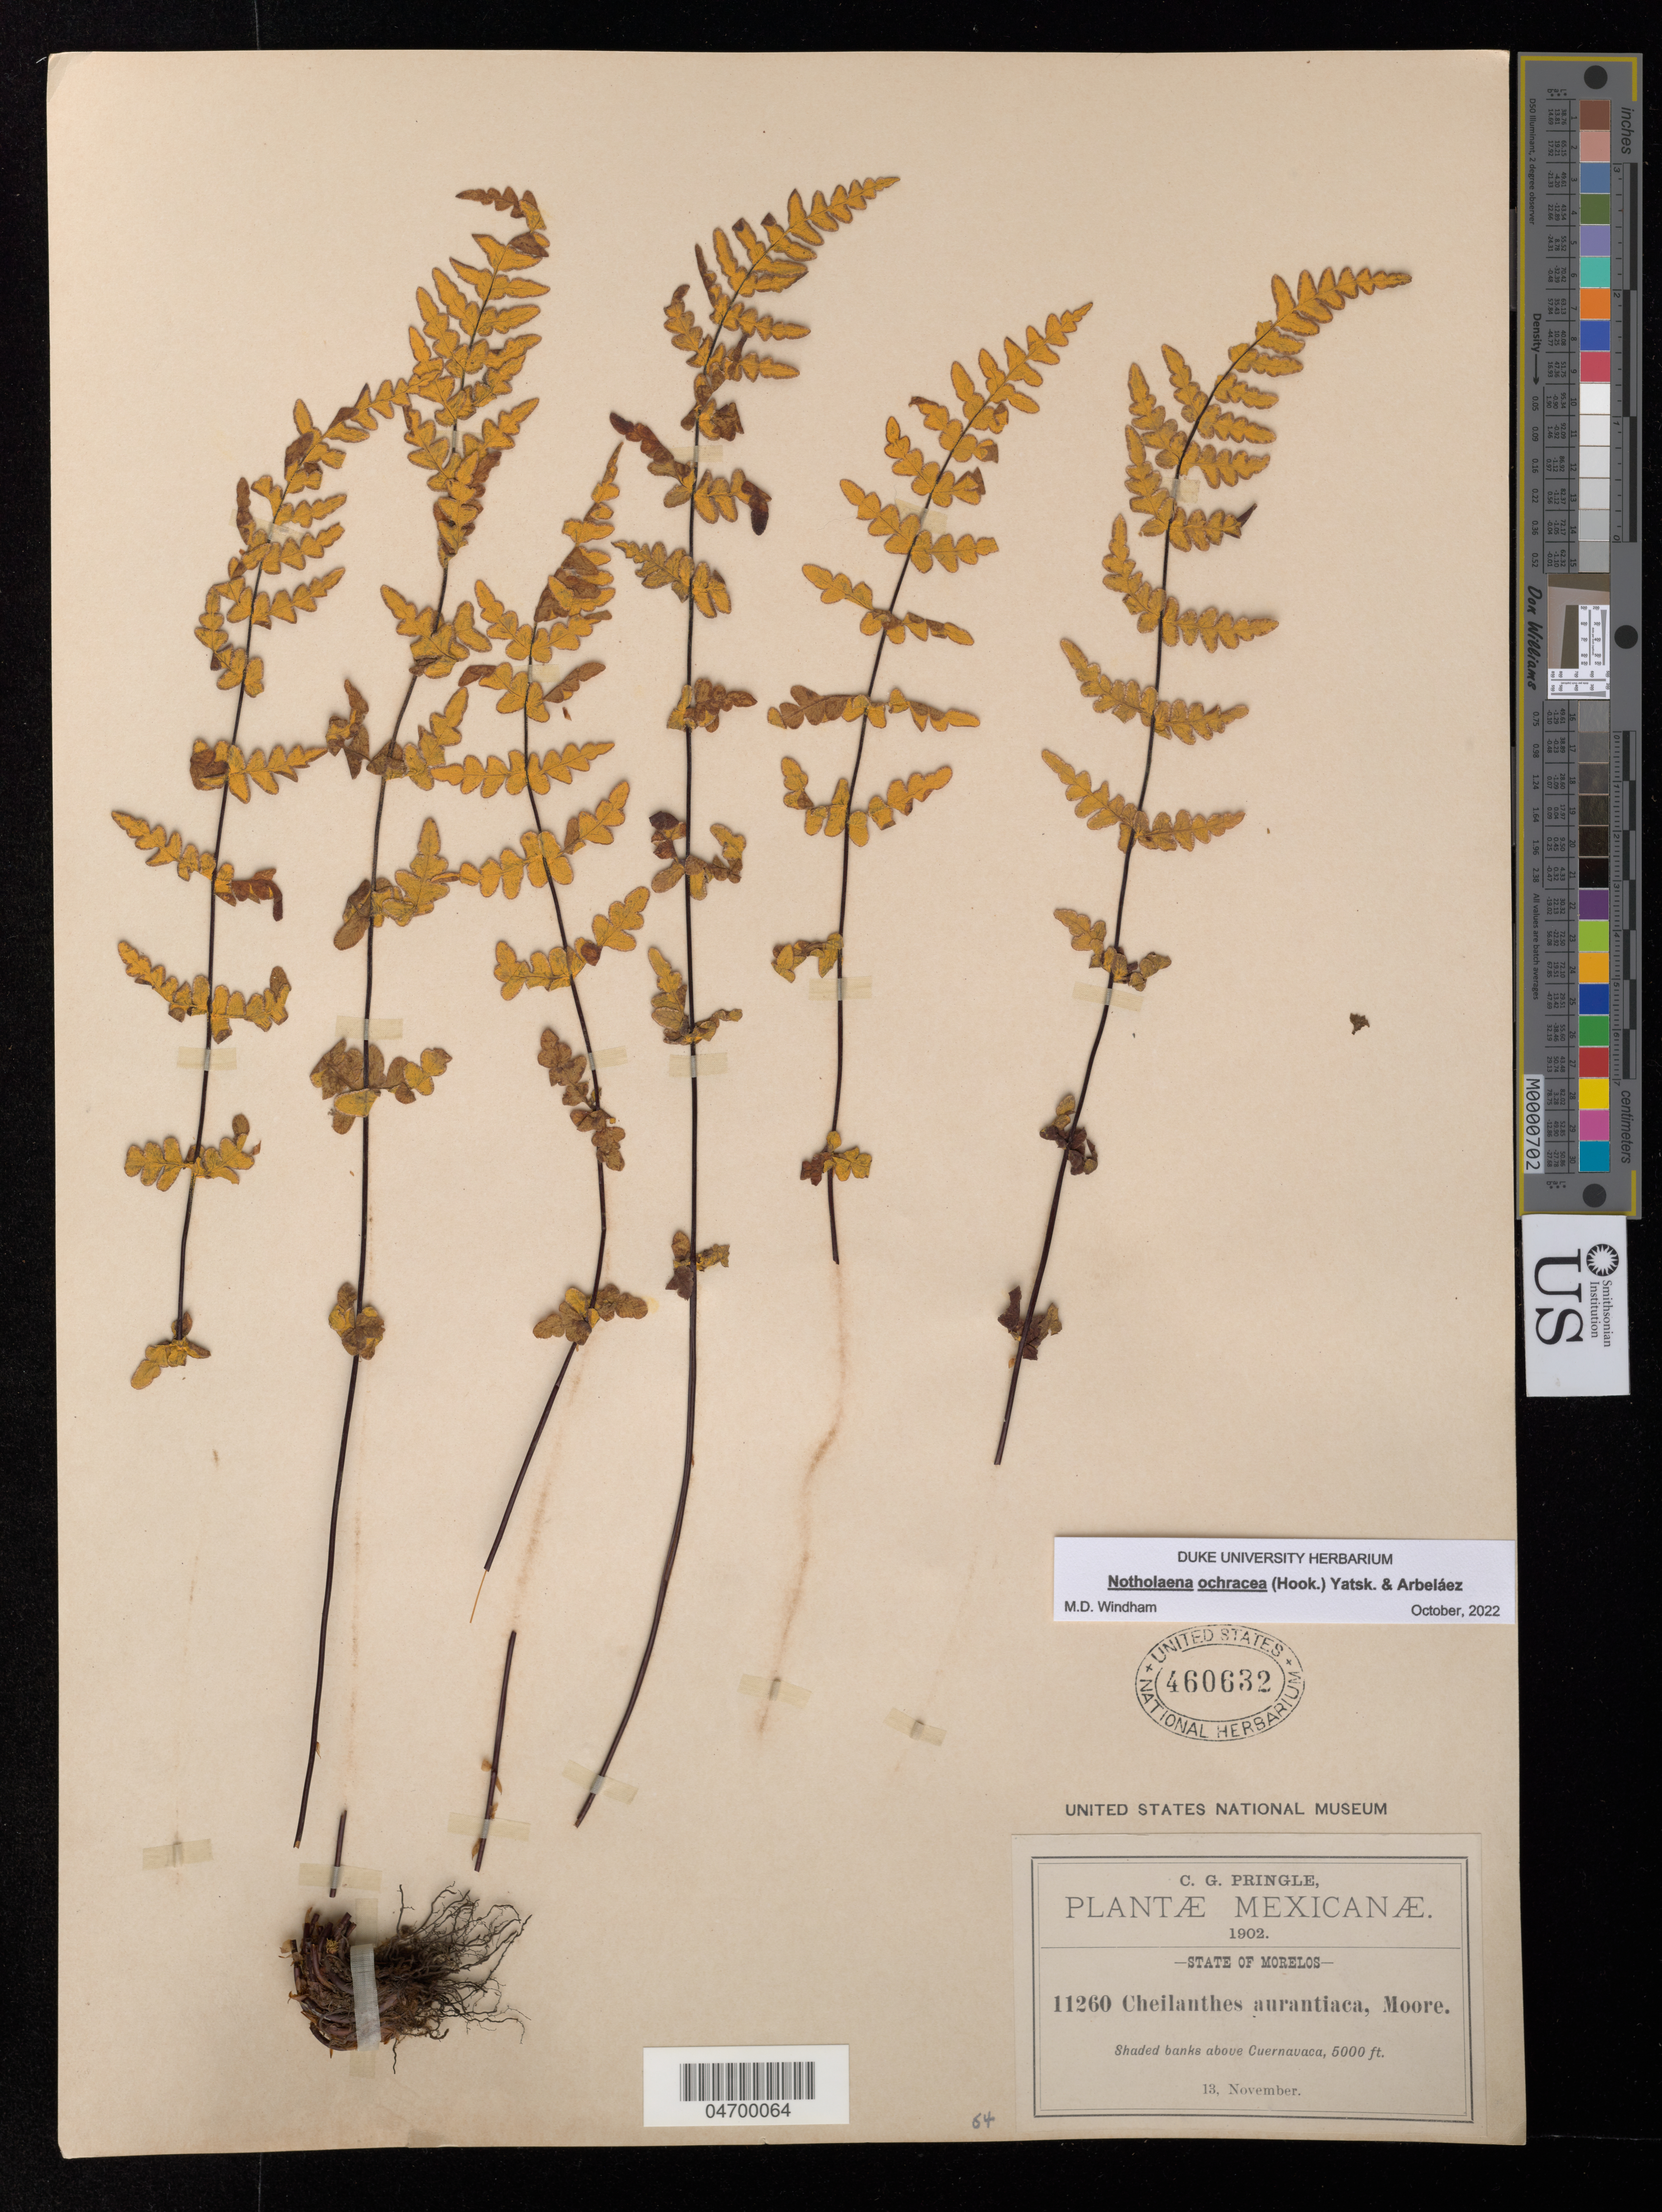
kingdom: Plantae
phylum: Tracheophyta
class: Polypodiopsida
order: Polypodiales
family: Pteridaceae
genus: Notholaena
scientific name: Notholaena ochracea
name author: (Hook.) Yatsk. & Arbaláez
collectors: C. G. Pringle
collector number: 11260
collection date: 1902-11-13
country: Mexico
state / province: Morelos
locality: Shaded banks above Cuernavaca.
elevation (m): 1524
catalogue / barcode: US 460632